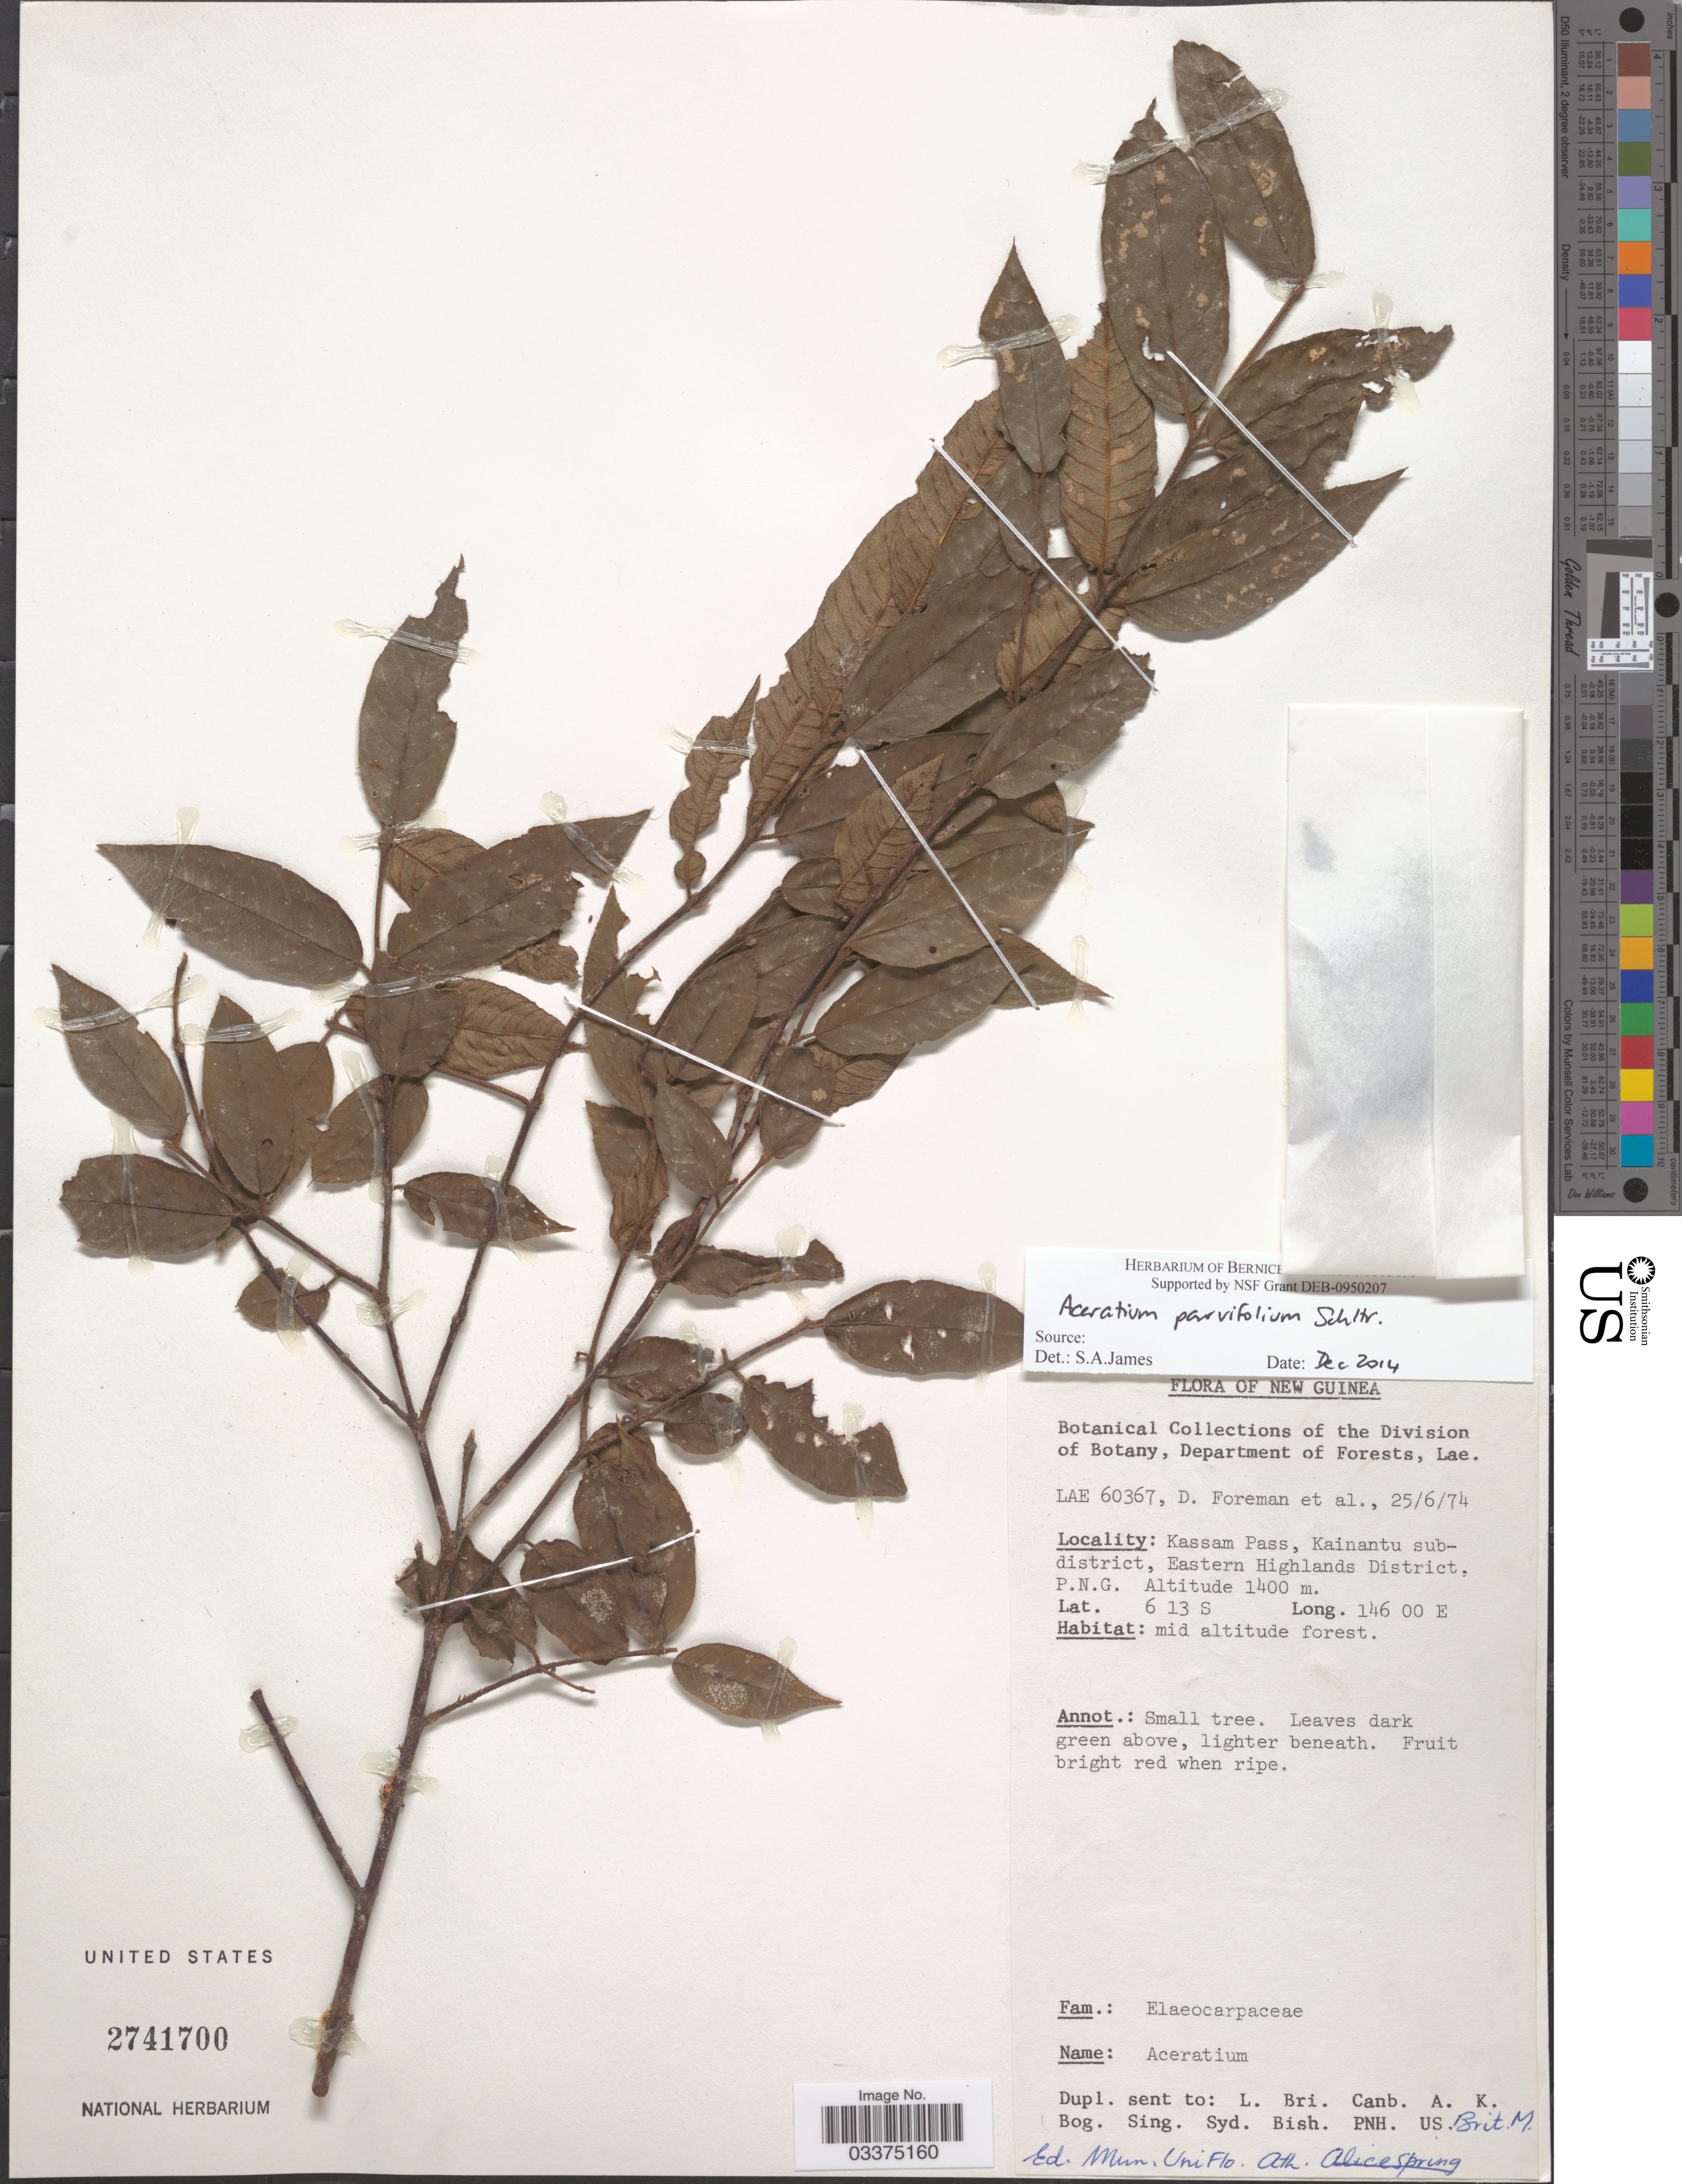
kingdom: Plantae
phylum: Tracheophyta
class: Magnoliopsida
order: Oxalidales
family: Elaeocarpaceae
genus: Aceratium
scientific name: Aceratium parvifolium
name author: Schltr.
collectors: D. Foreman & et al.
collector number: LAE 60367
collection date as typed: Transcribed d/m/y: 25/6/74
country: Papua New Guinea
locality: New Guinea. Kassam Pass, Kainantu subdistrict, Eastern Highlands District, P.N.G.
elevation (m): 1400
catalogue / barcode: US 2741700